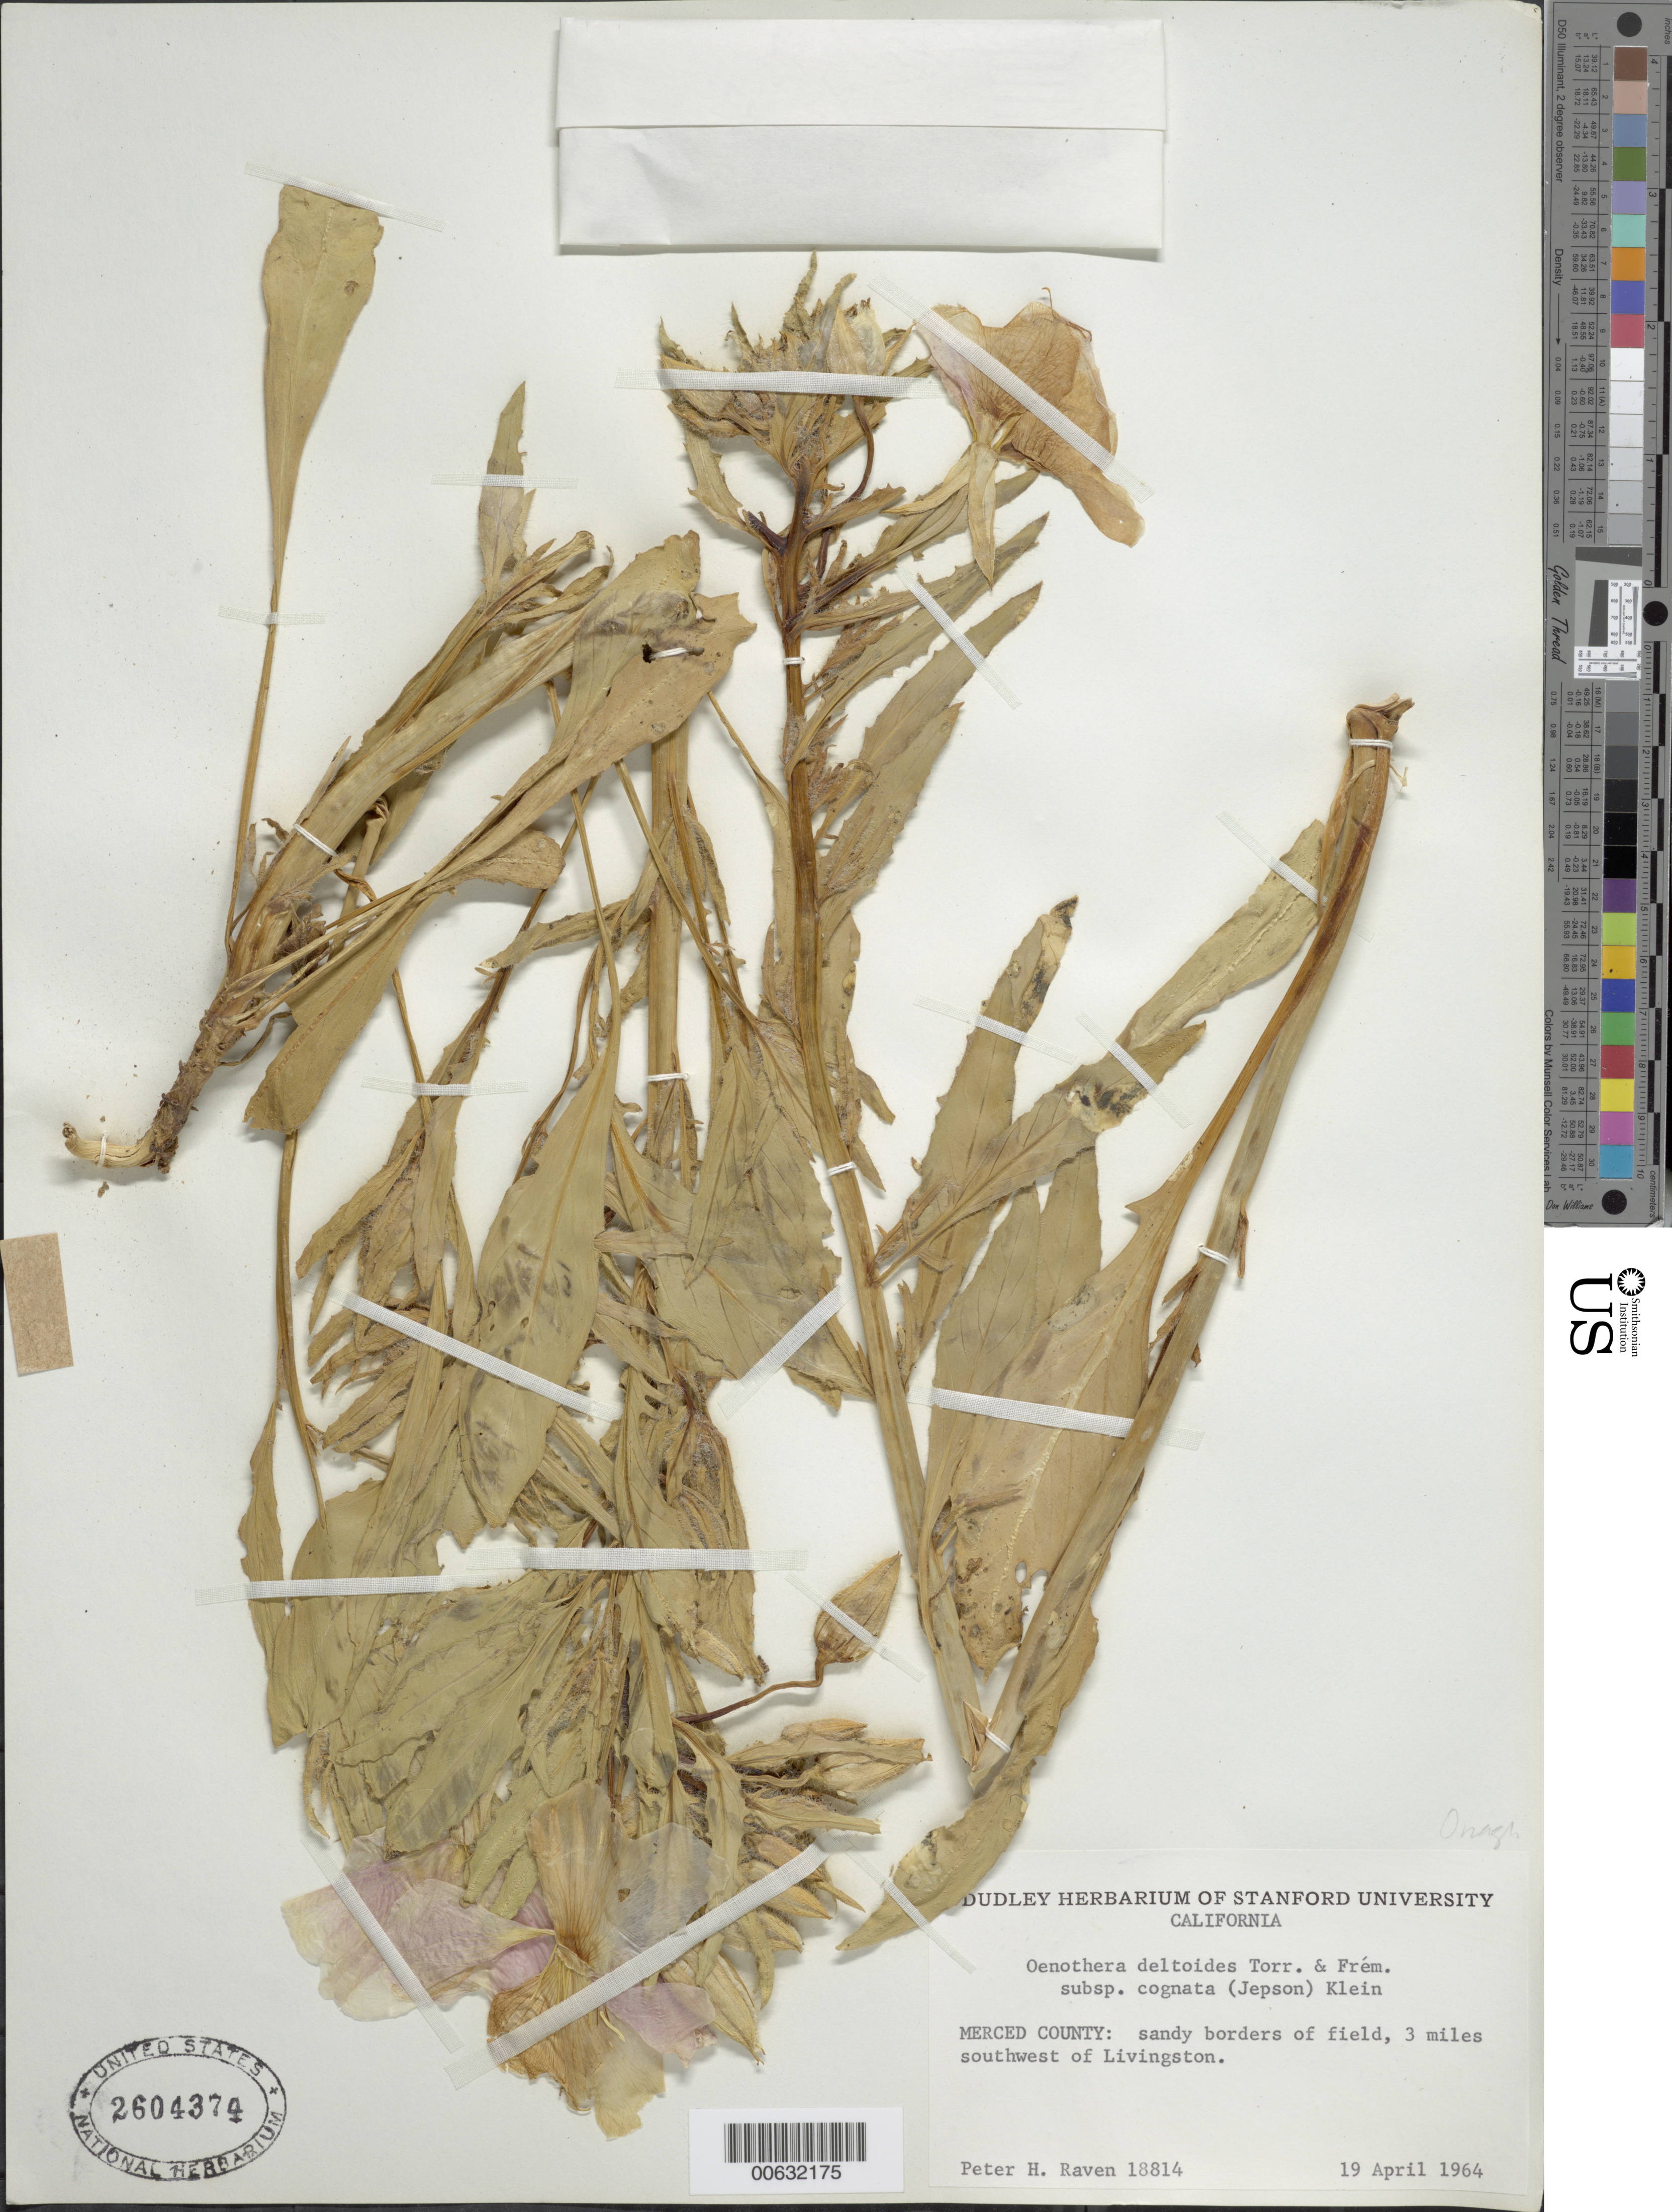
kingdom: Plantae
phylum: Tracheophyta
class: Magnoliopsida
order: Myrtales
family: Onagraceae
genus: Oenothera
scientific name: Oenothera deltoides subsp. cognata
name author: (Jeps.) W.M. Klein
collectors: P. H. Raven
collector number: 18814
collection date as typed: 19 Apr 1964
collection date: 1964-04-19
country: United States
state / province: California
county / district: Merced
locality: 3 mi SW of Livingston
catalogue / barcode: US 2604374